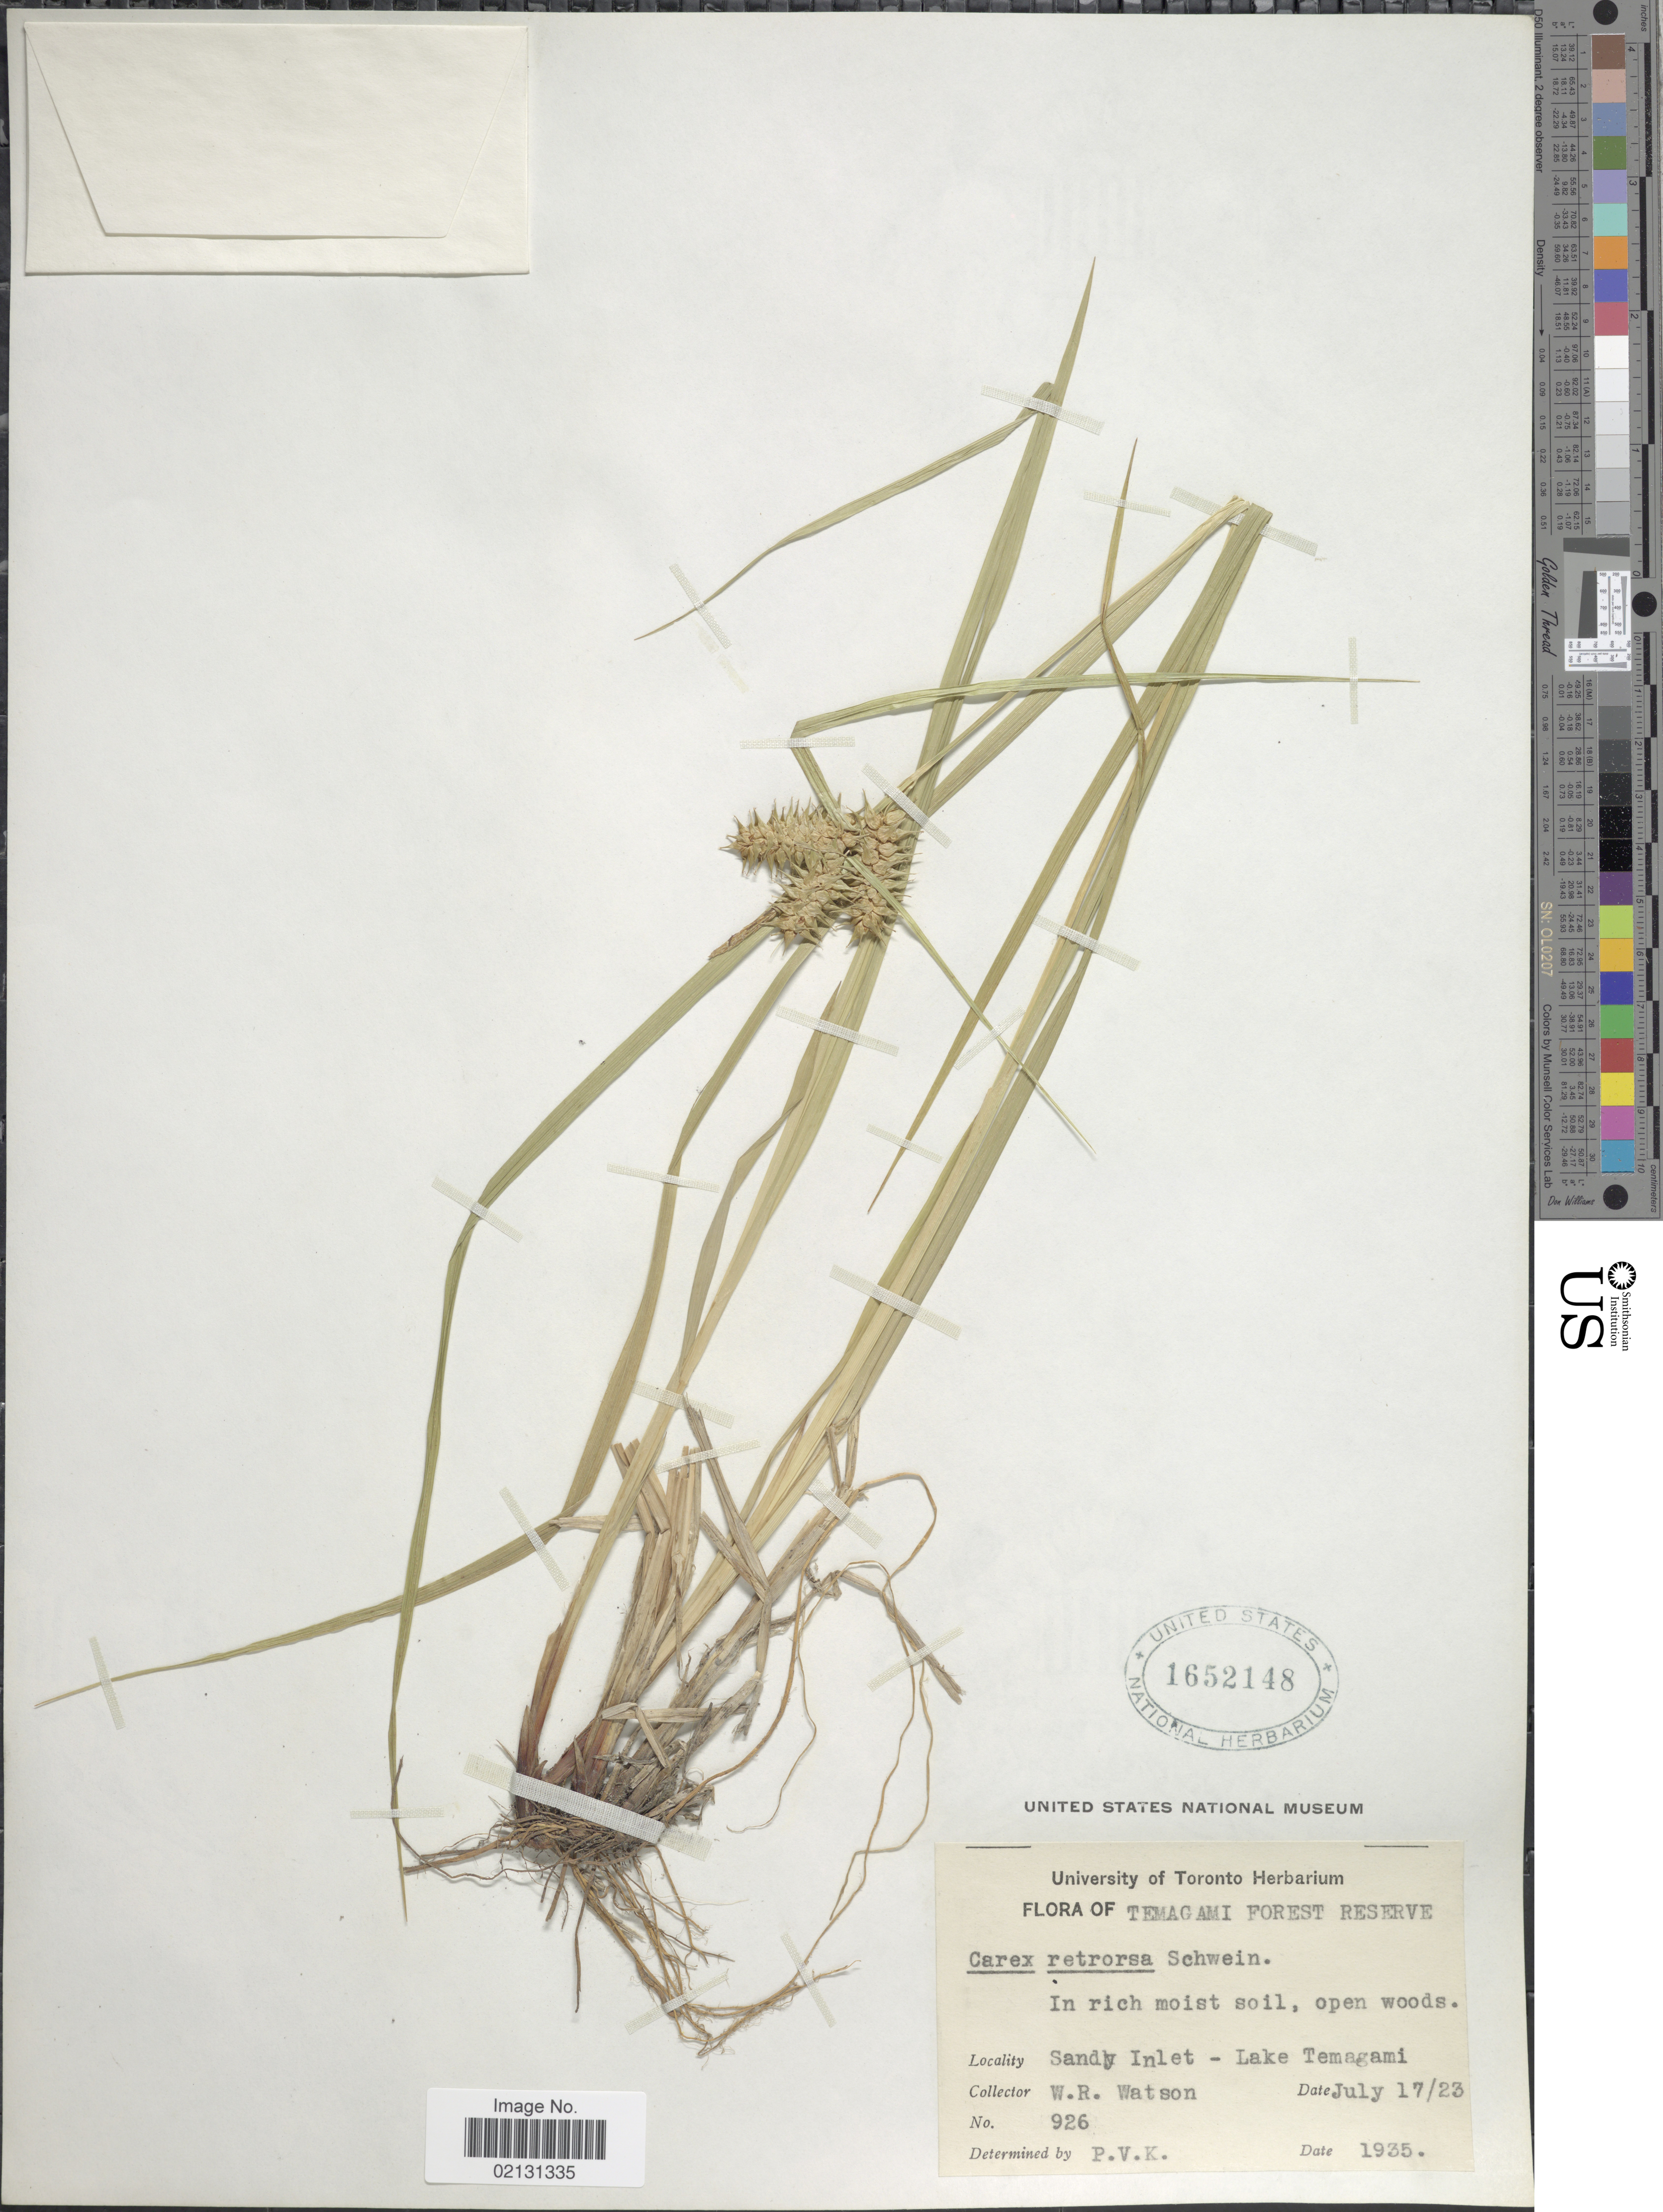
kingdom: Plantae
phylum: Tracheophyta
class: Liliopsida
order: Poales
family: Cyperaceae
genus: Carex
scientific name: Carex retrorsa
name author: Schwein.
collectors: W. R. Watson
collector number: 926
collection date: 1923-07-17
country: Canada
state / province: Ontario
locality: Temagami Forest Reserve, In rich moist soil, open woods, Sandy Inlet - Lake Temagami.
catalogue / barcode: US 1652148